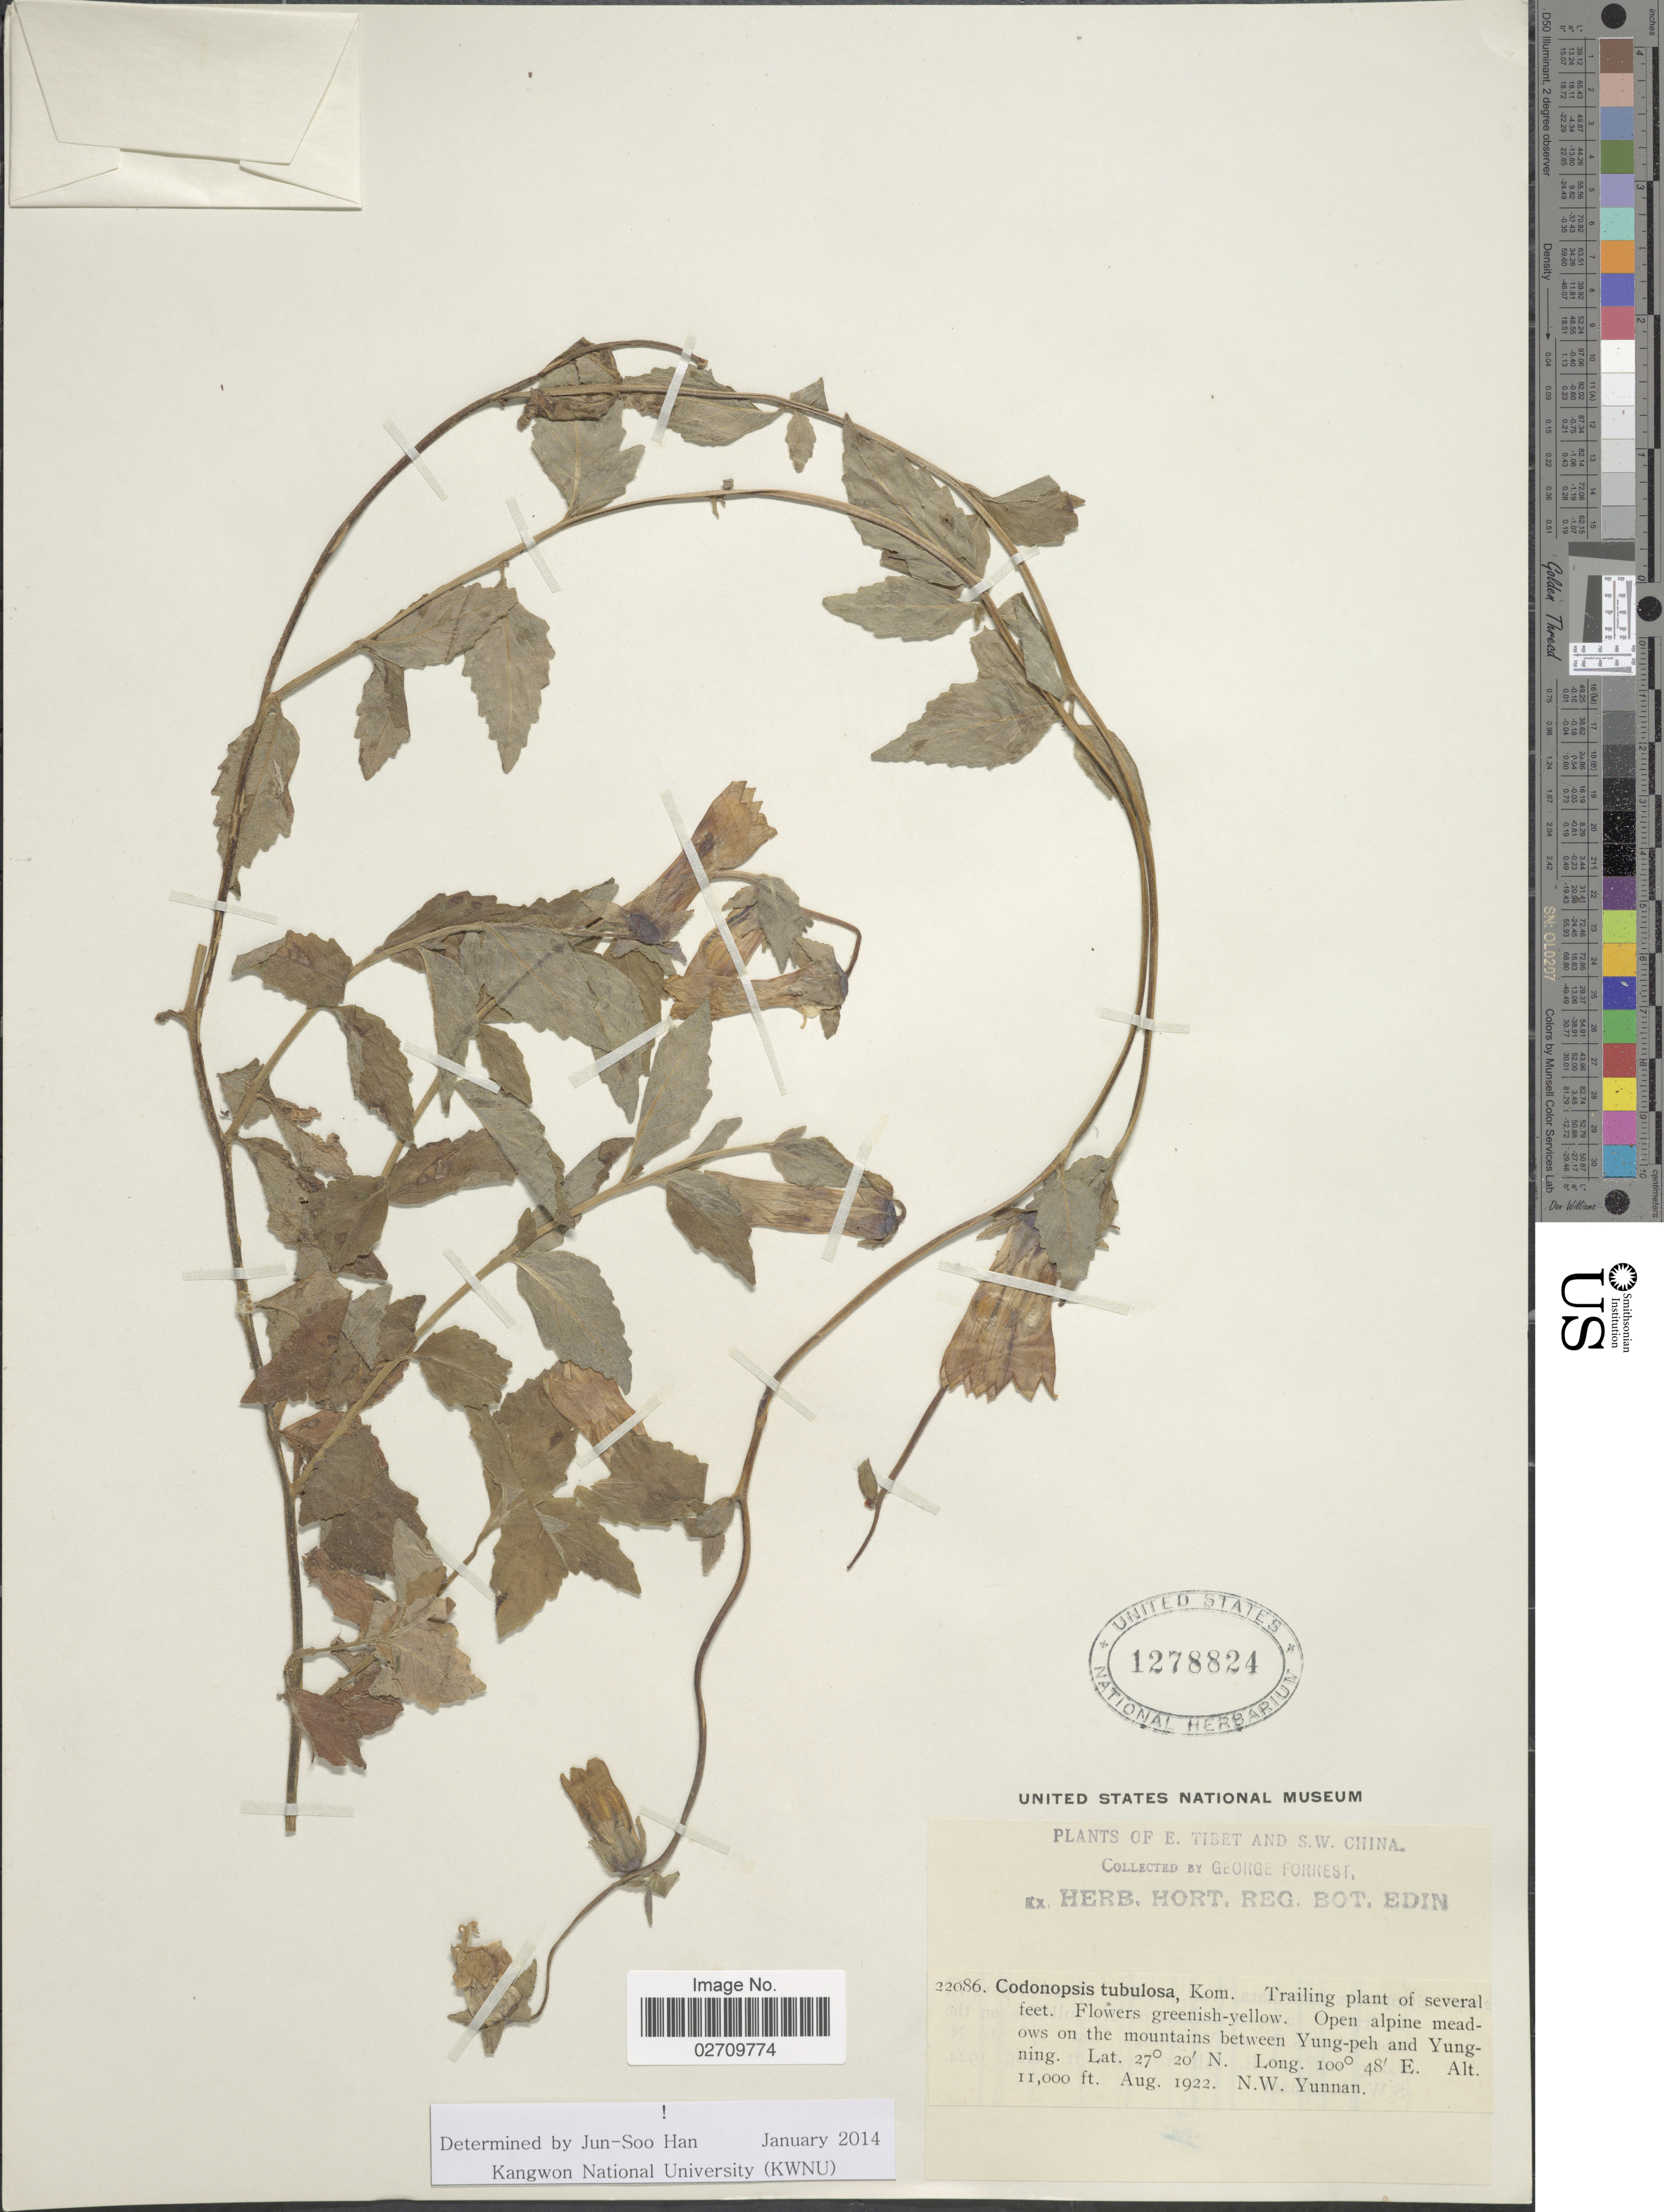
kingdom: Plantae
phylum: Tracheophyta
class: Magnoliopsida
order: Asterales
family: Campanulaceae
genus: Codonopsis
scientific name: Codonopsis tubulosa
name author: Kom.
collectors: G. Forrest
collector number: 22086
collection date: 1922-08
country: China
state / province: Yunnan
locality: E. Tibet and S.W. China, Open alpine meadows on the mountains between Yung-peh and Yungning, N.W. Yunnan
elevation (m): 3353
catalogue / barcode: US 1278824